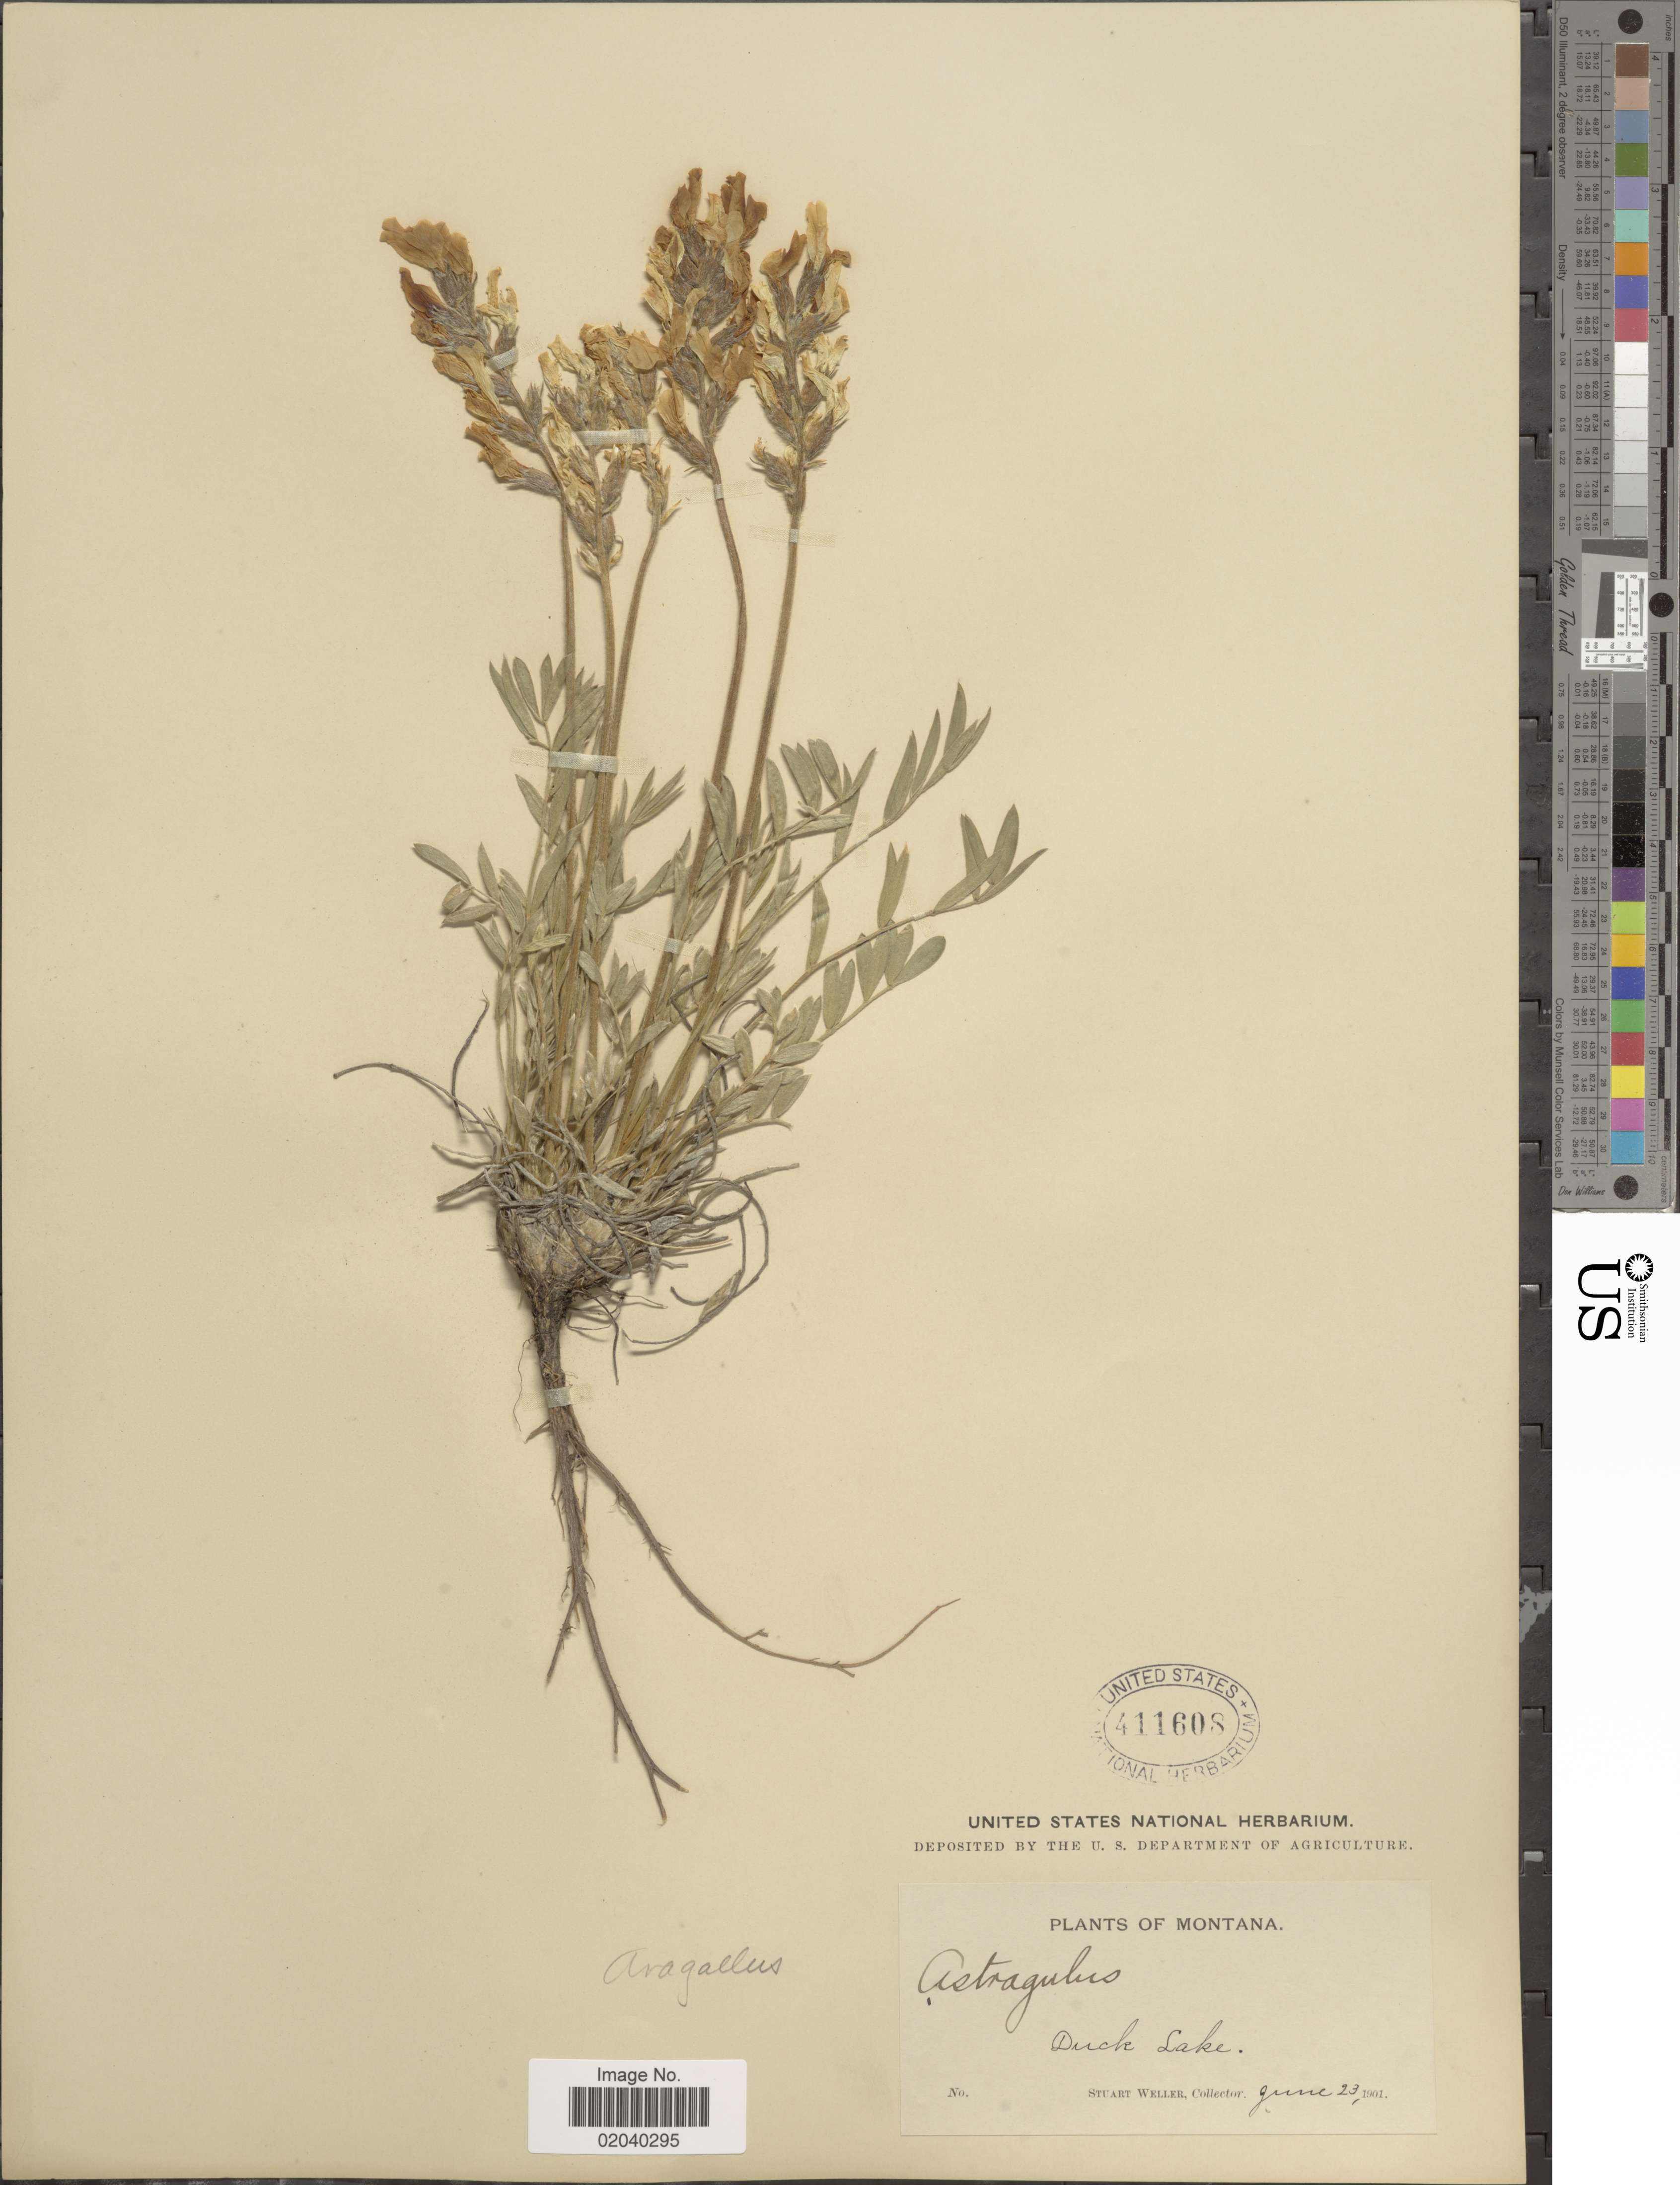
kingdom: Plantae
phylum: Tracheophyta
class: Magnoliopsida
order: Fabales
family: Fabaceae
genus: Oxytropis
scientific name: Oxytropis sericea var. sericea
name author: Nutt.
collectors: S. Weller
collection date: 1901-06-23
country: United States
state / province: Montana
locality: Duck Lake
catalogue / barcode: US 411608